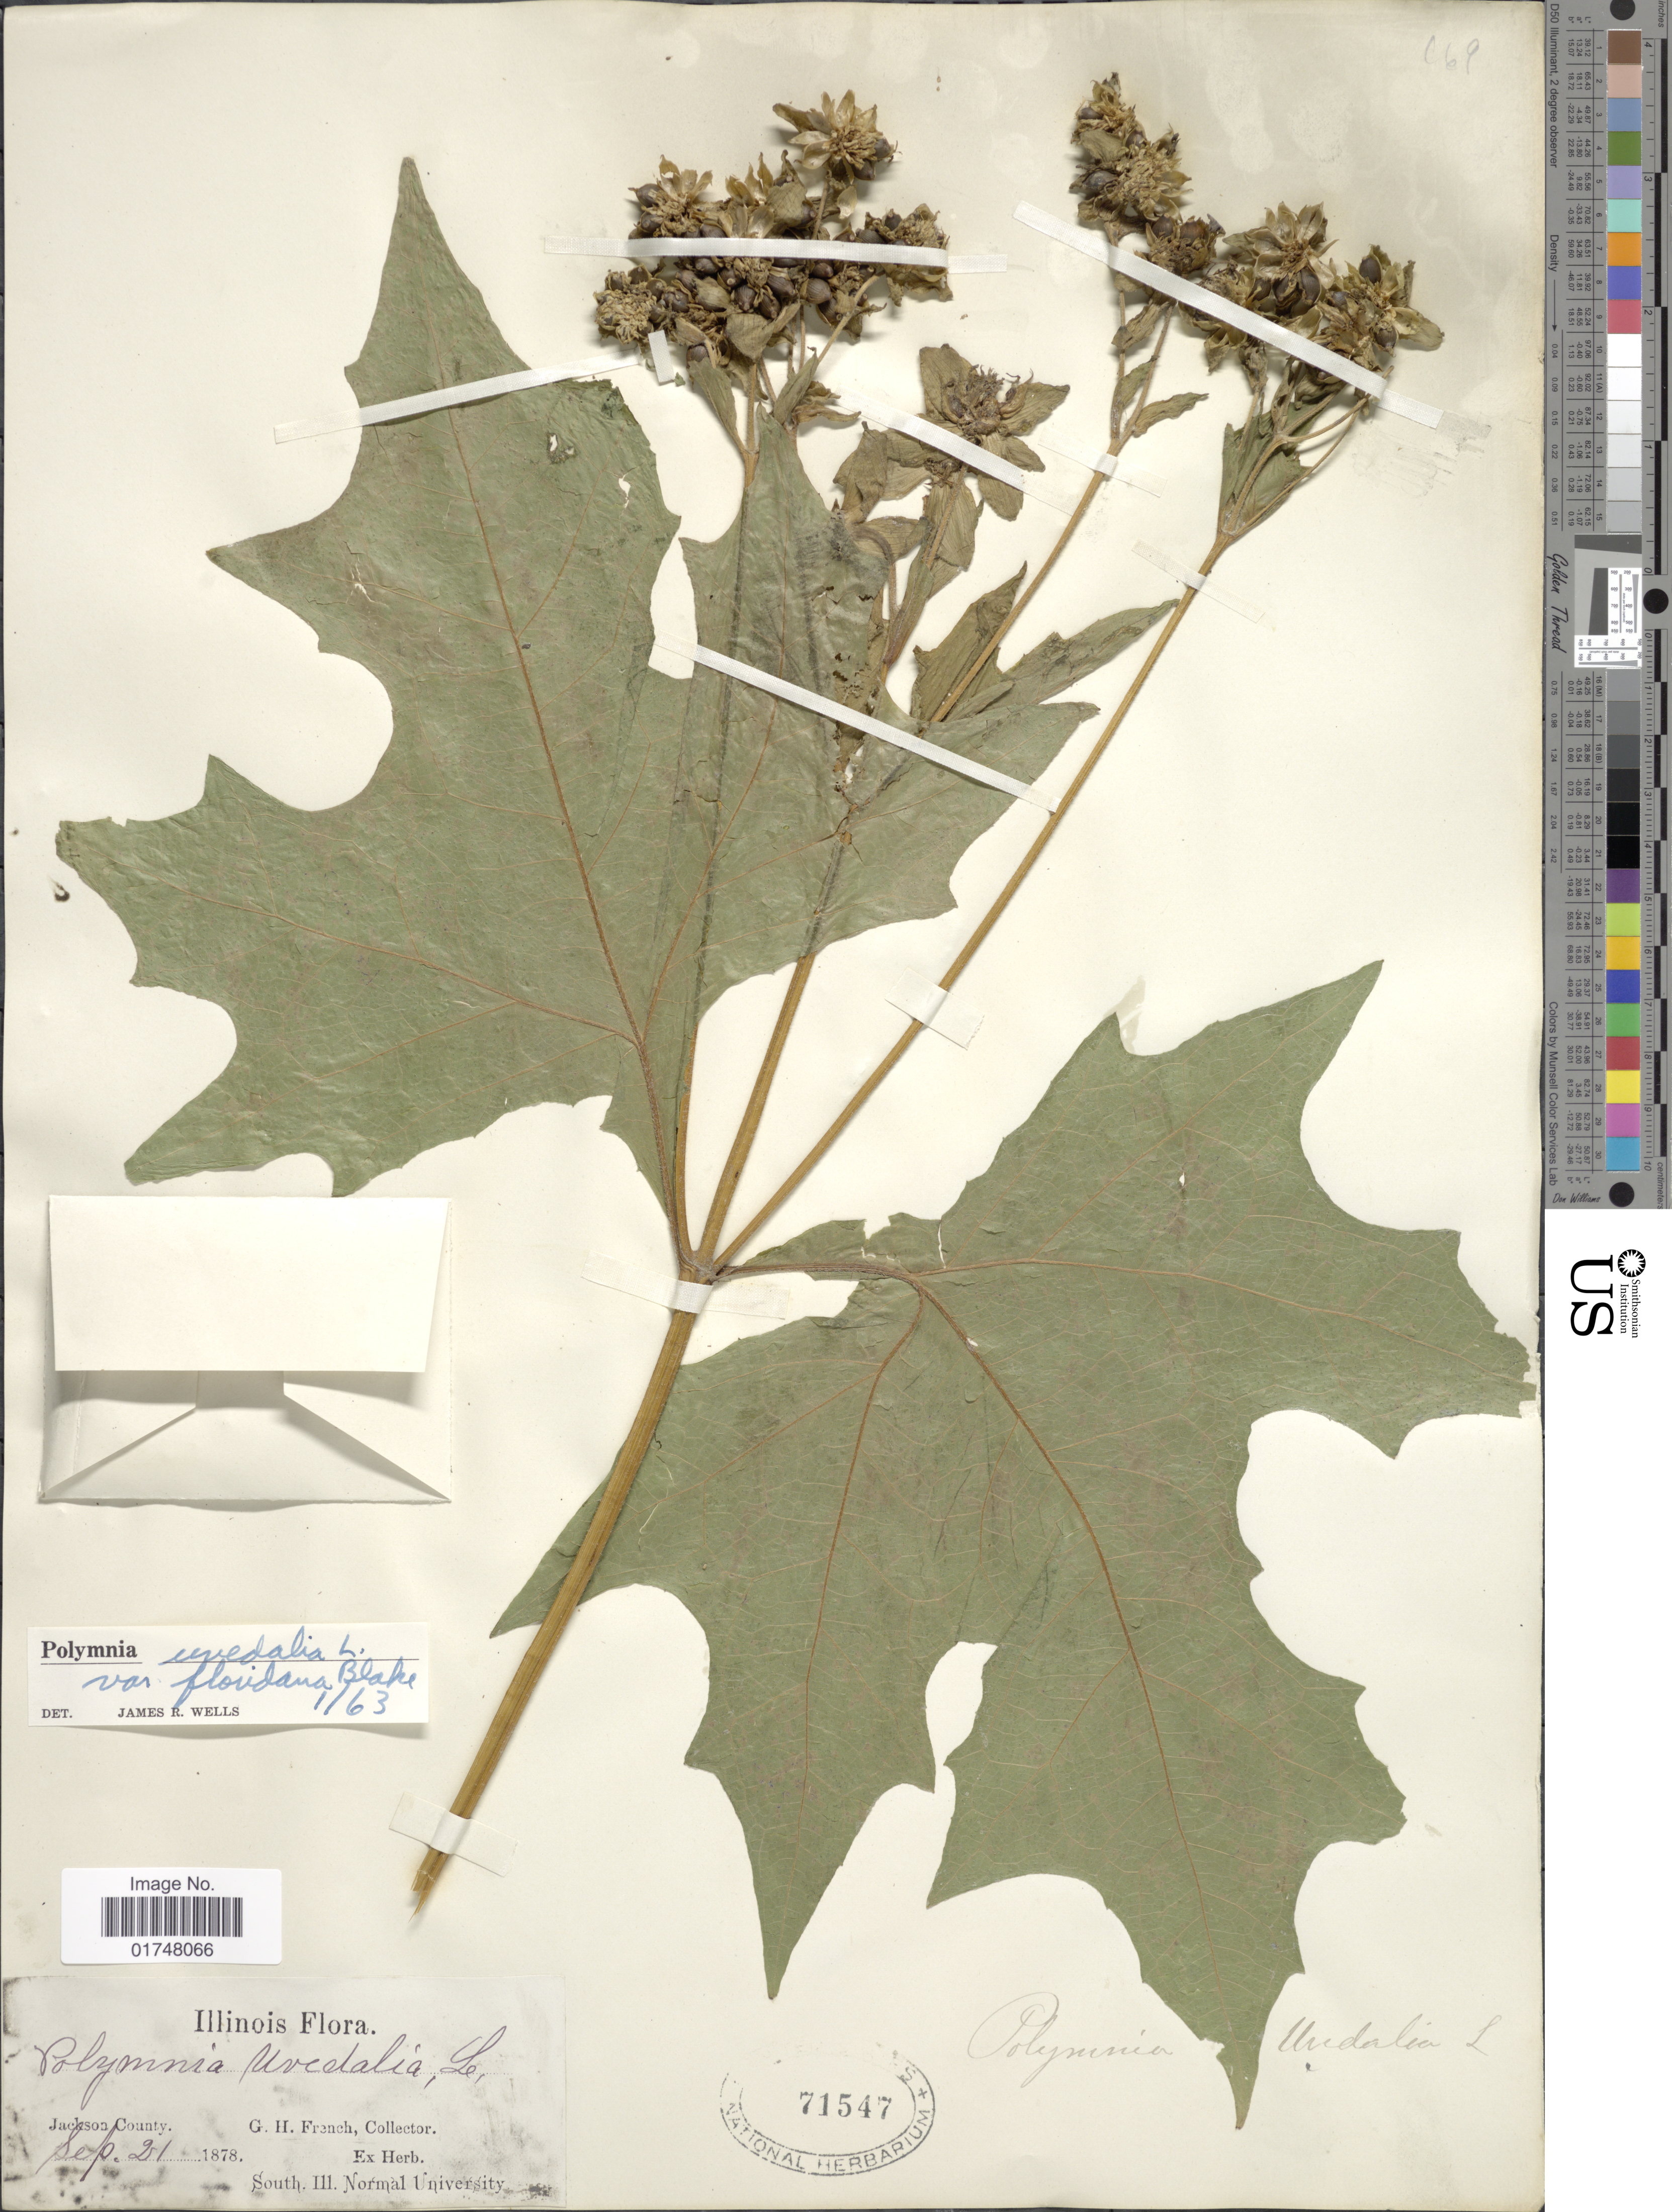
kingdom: Plantae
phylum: Tracheophyta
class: Magnoliopsida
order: Asterales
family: Asteraceae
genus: Smallanthus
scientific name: Smallanthus uvedalia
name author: (L.) Mack. ex Mack.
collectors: G. H. French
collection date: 1878-09-21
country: United States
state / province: Illinois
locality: Jackson County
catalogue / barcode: US 71547